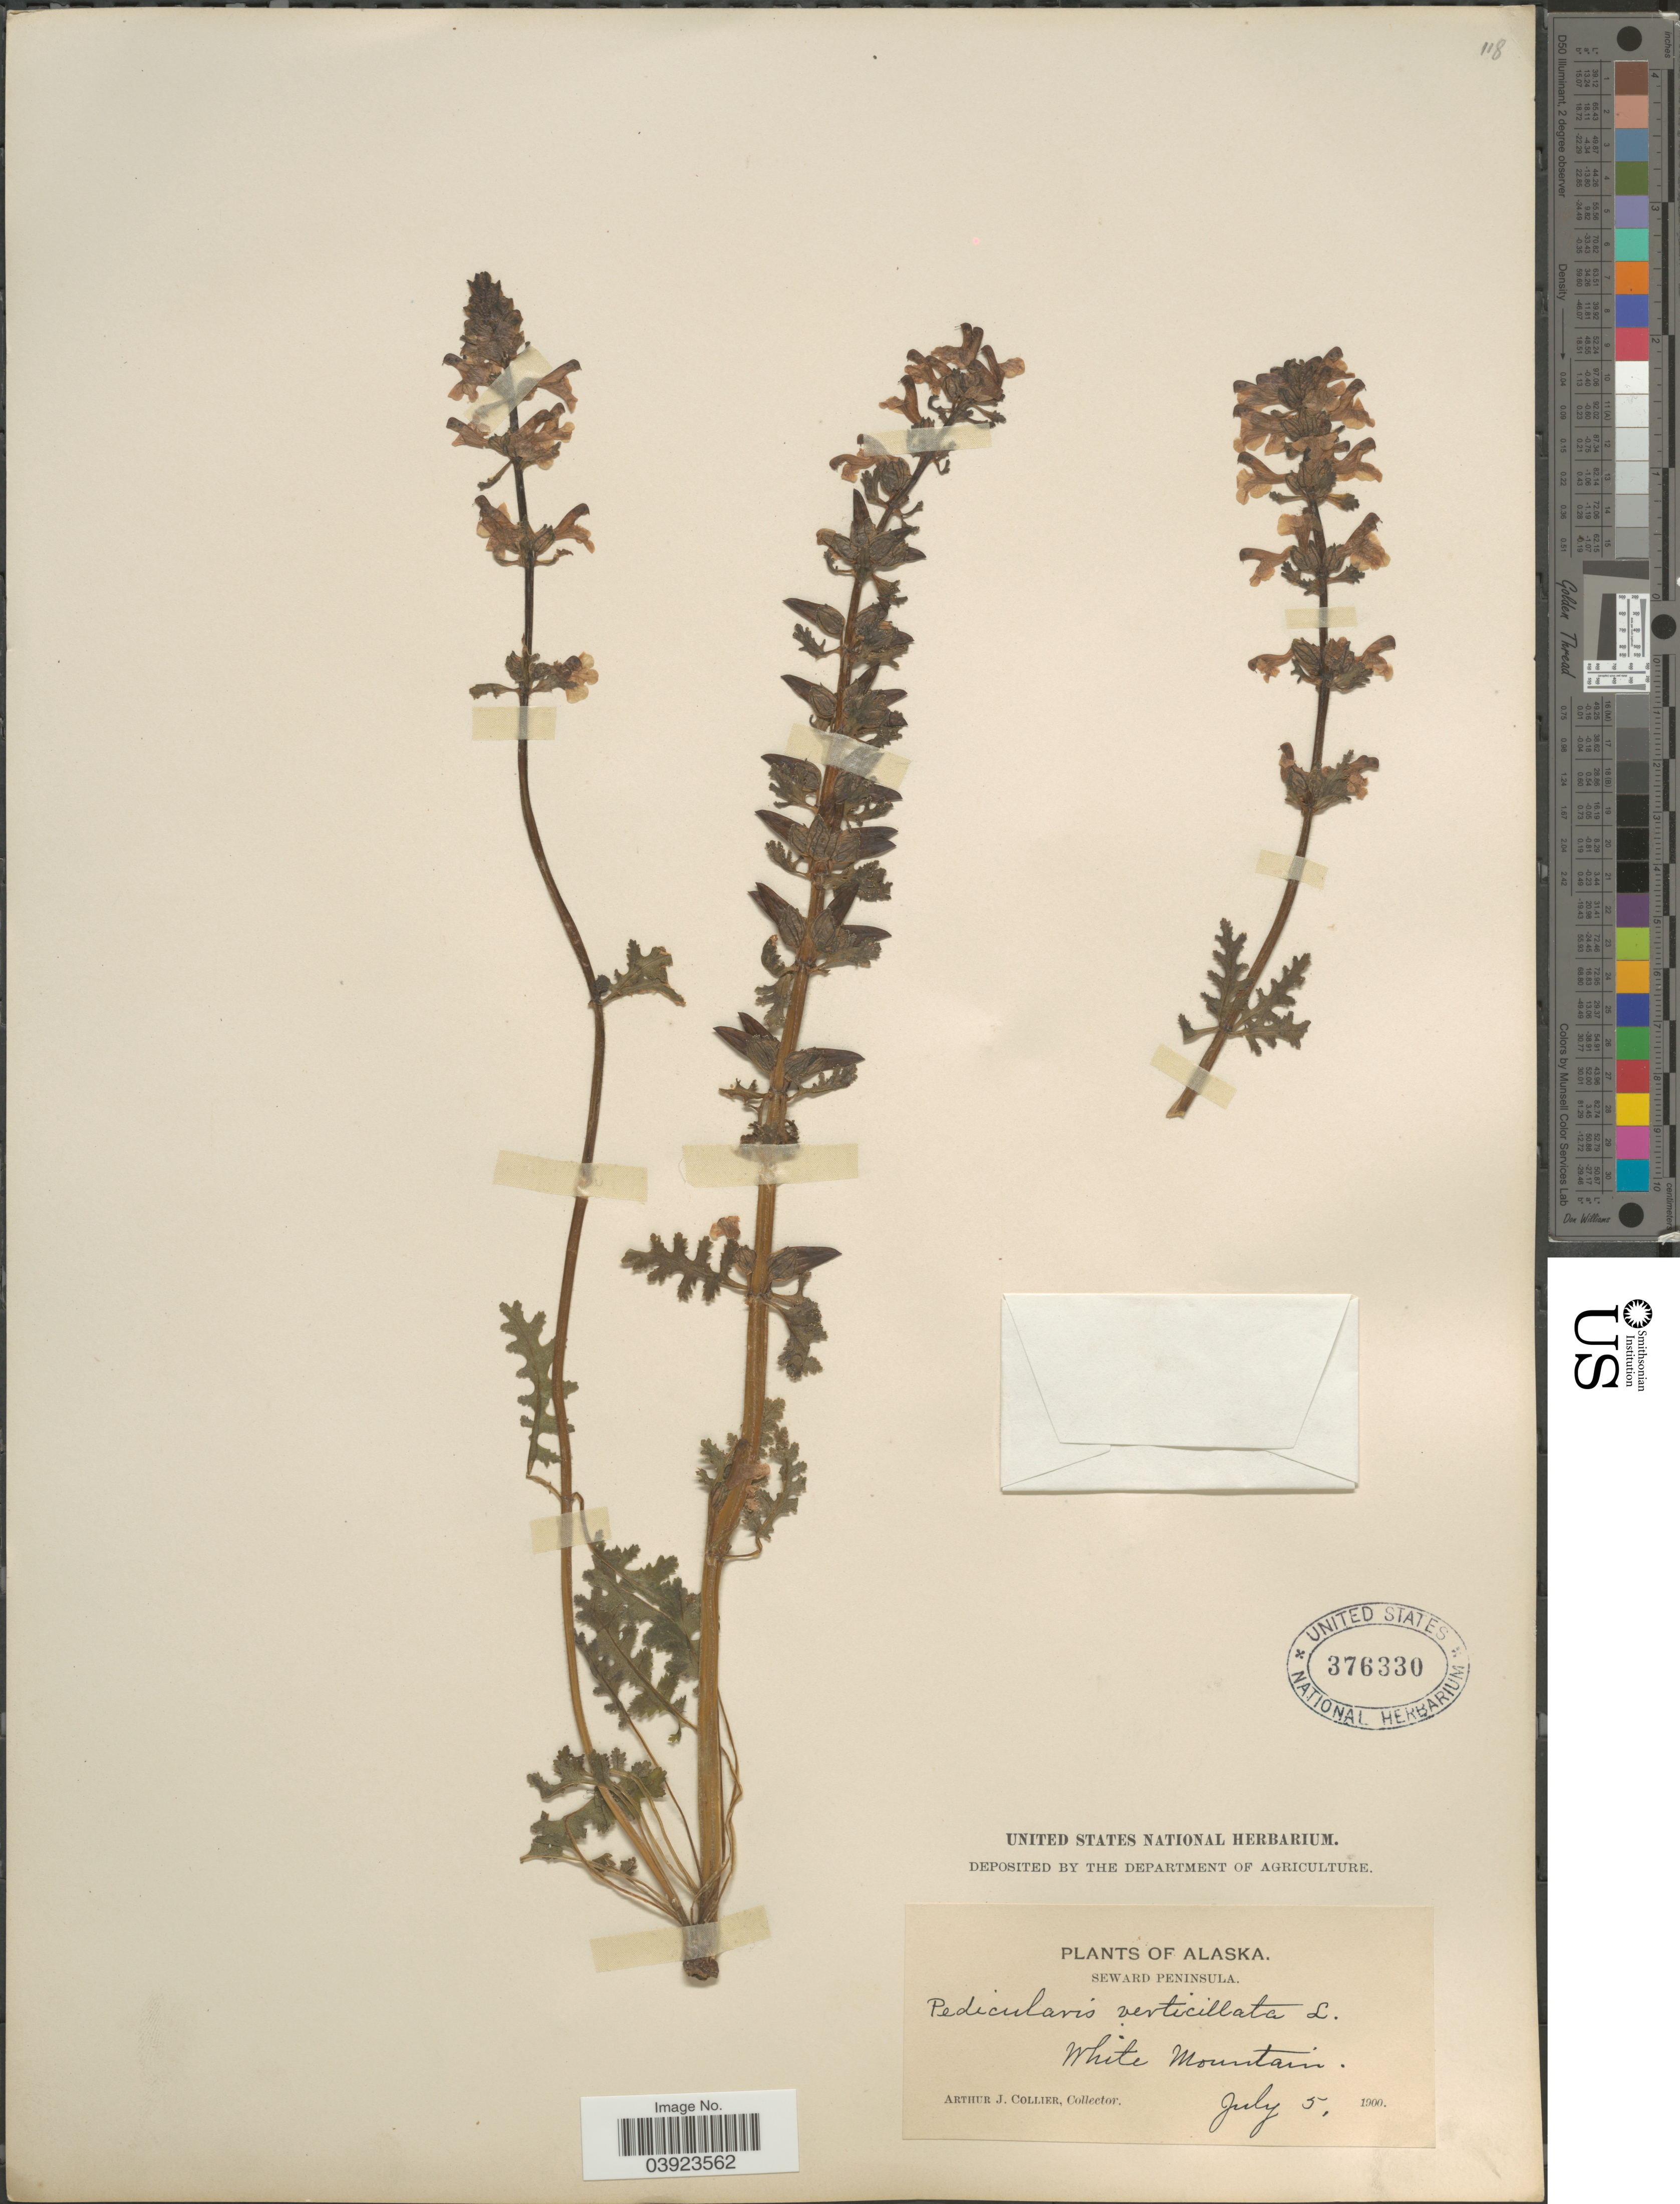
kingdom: Plantae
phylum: Tracheophyta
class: Magnoliopsida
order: Lamiales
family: Orobanchaceae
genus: Pedicularis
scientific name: Pedicularis verticillata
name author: L.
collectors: A. Collier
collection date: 1900-07-05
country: United States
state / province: Alaska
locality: Seward Peninsula. White Mountain.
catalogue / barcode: US 376330